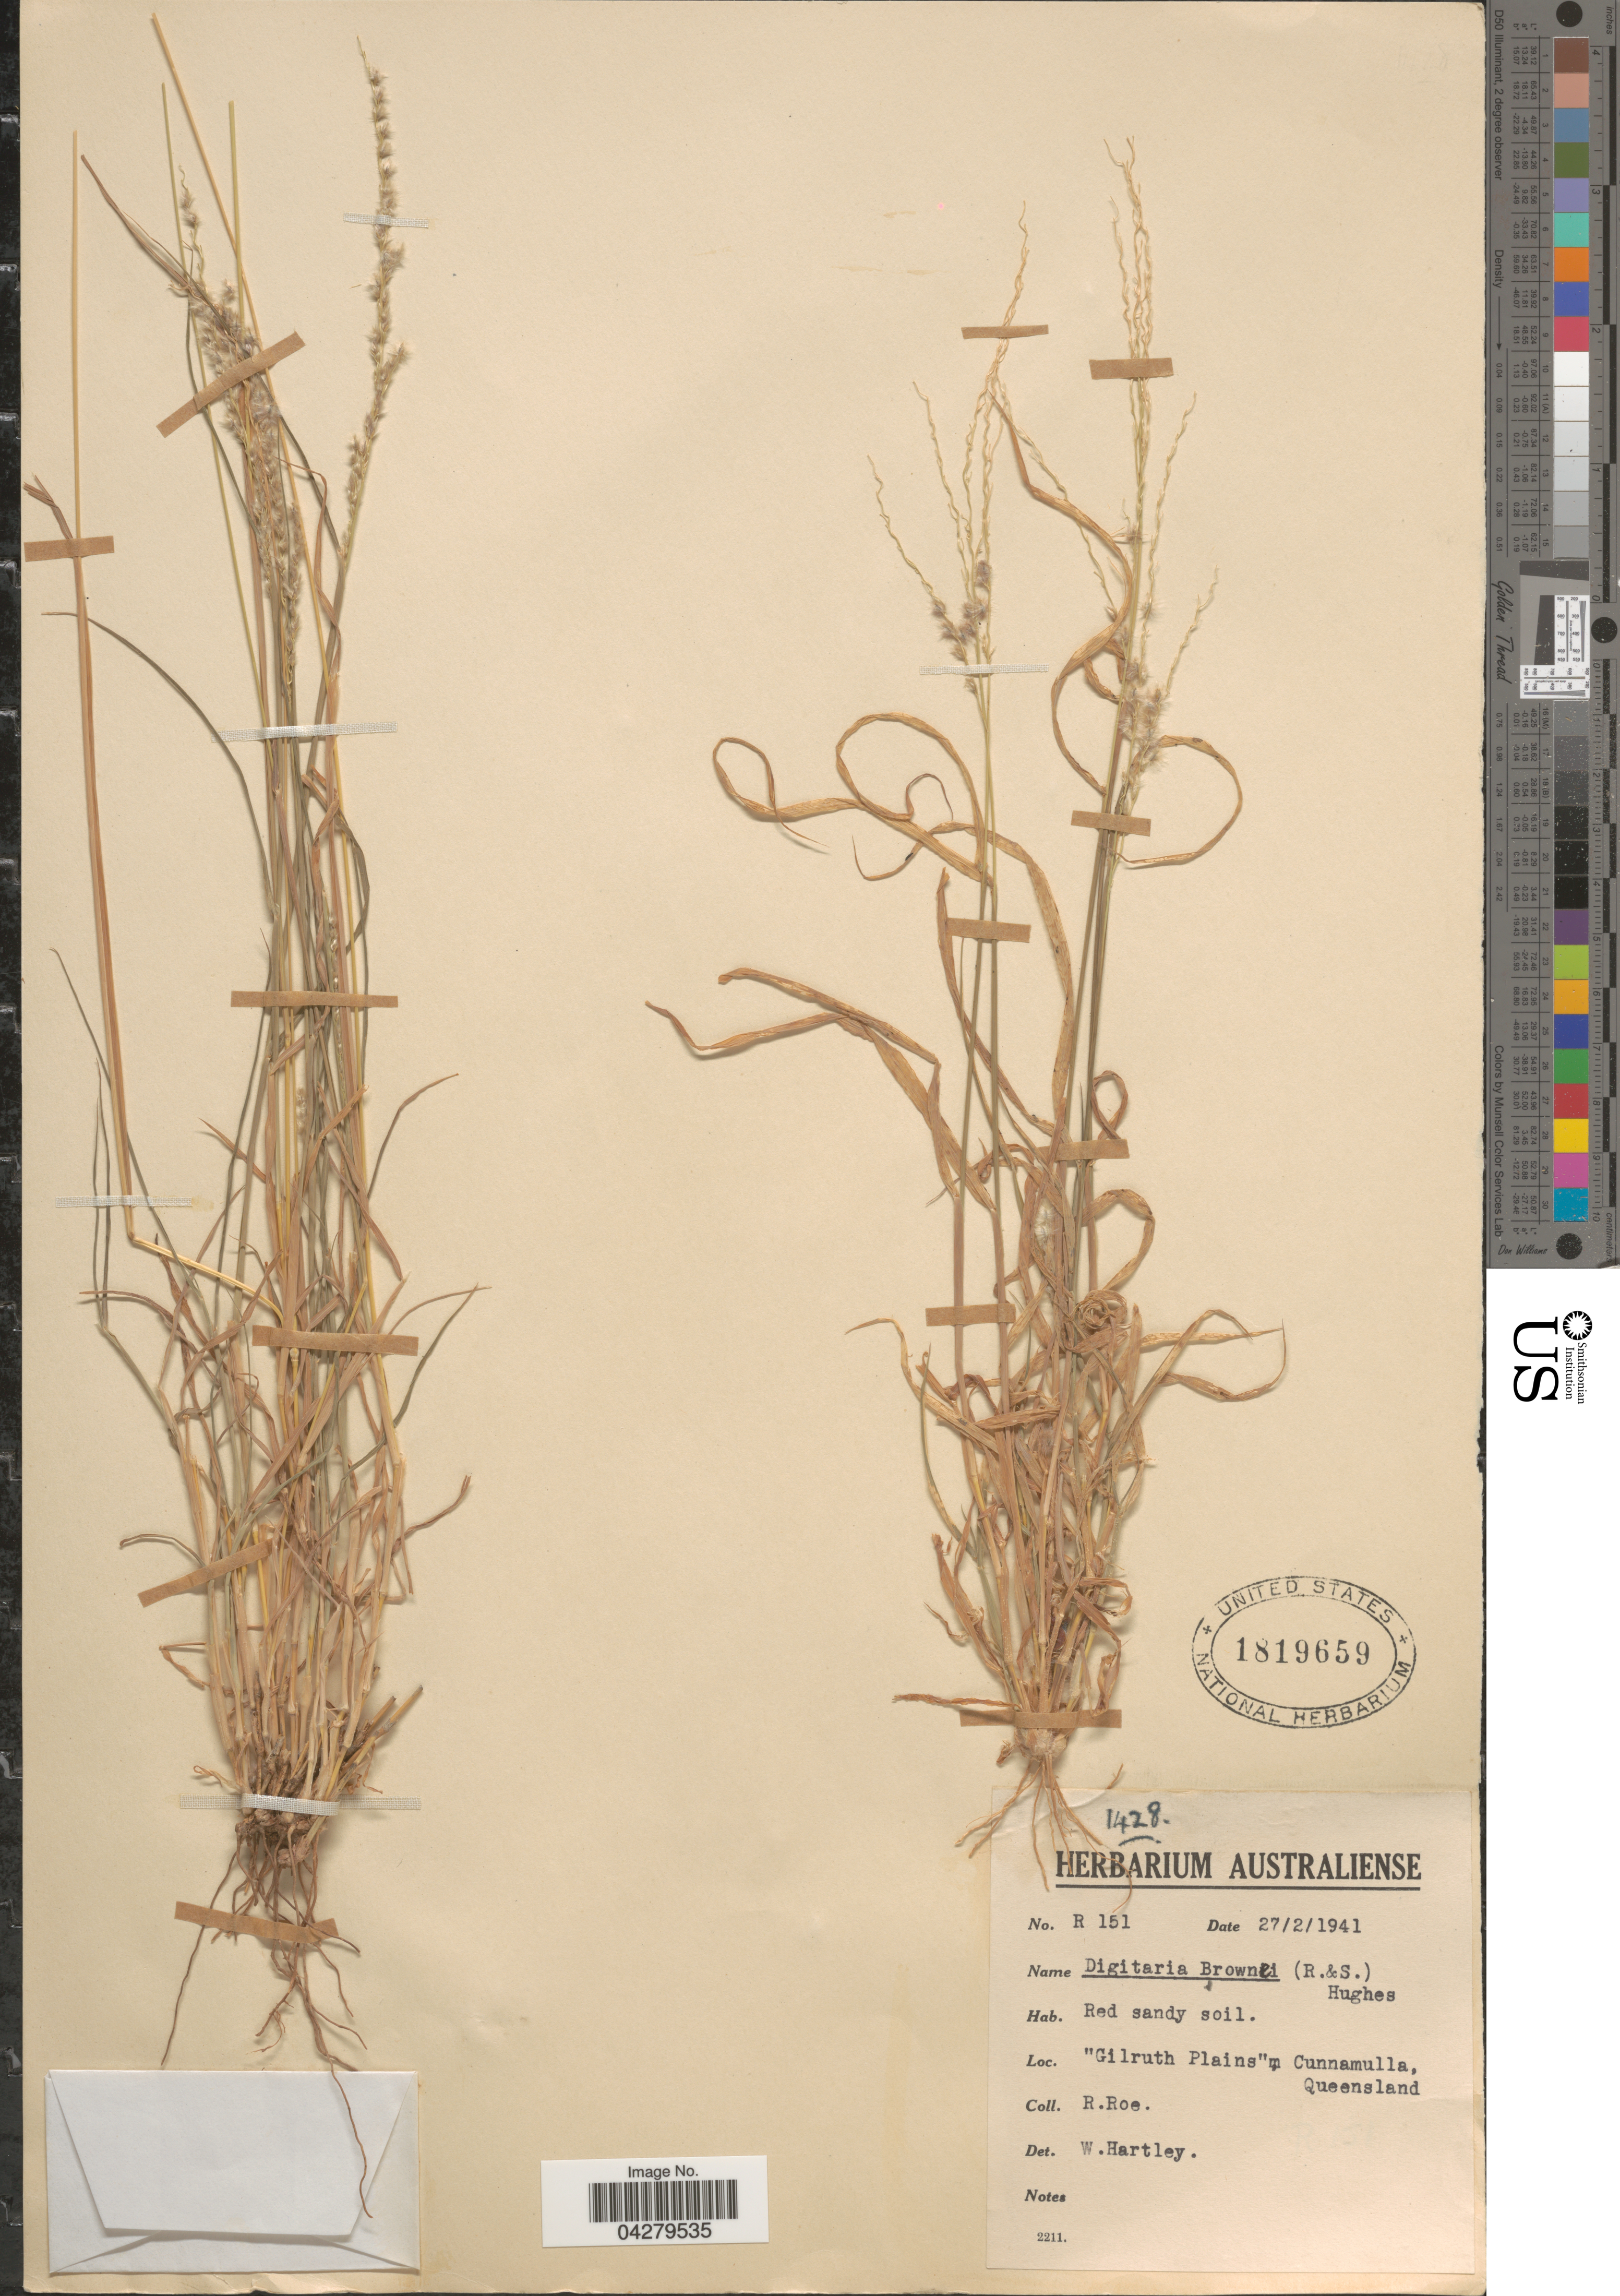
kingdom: Plantae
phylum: Tracheophyta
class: Liliopsida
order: Poales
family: Poaceae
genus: Digitaria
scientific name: Digitaria brownii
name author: (Roem. & Schult.) Hughes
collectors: R. Roe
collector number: R151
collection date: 1941-02-27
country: Australia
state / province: Queensland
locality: Gilruth Plains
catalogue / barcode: US 1819659